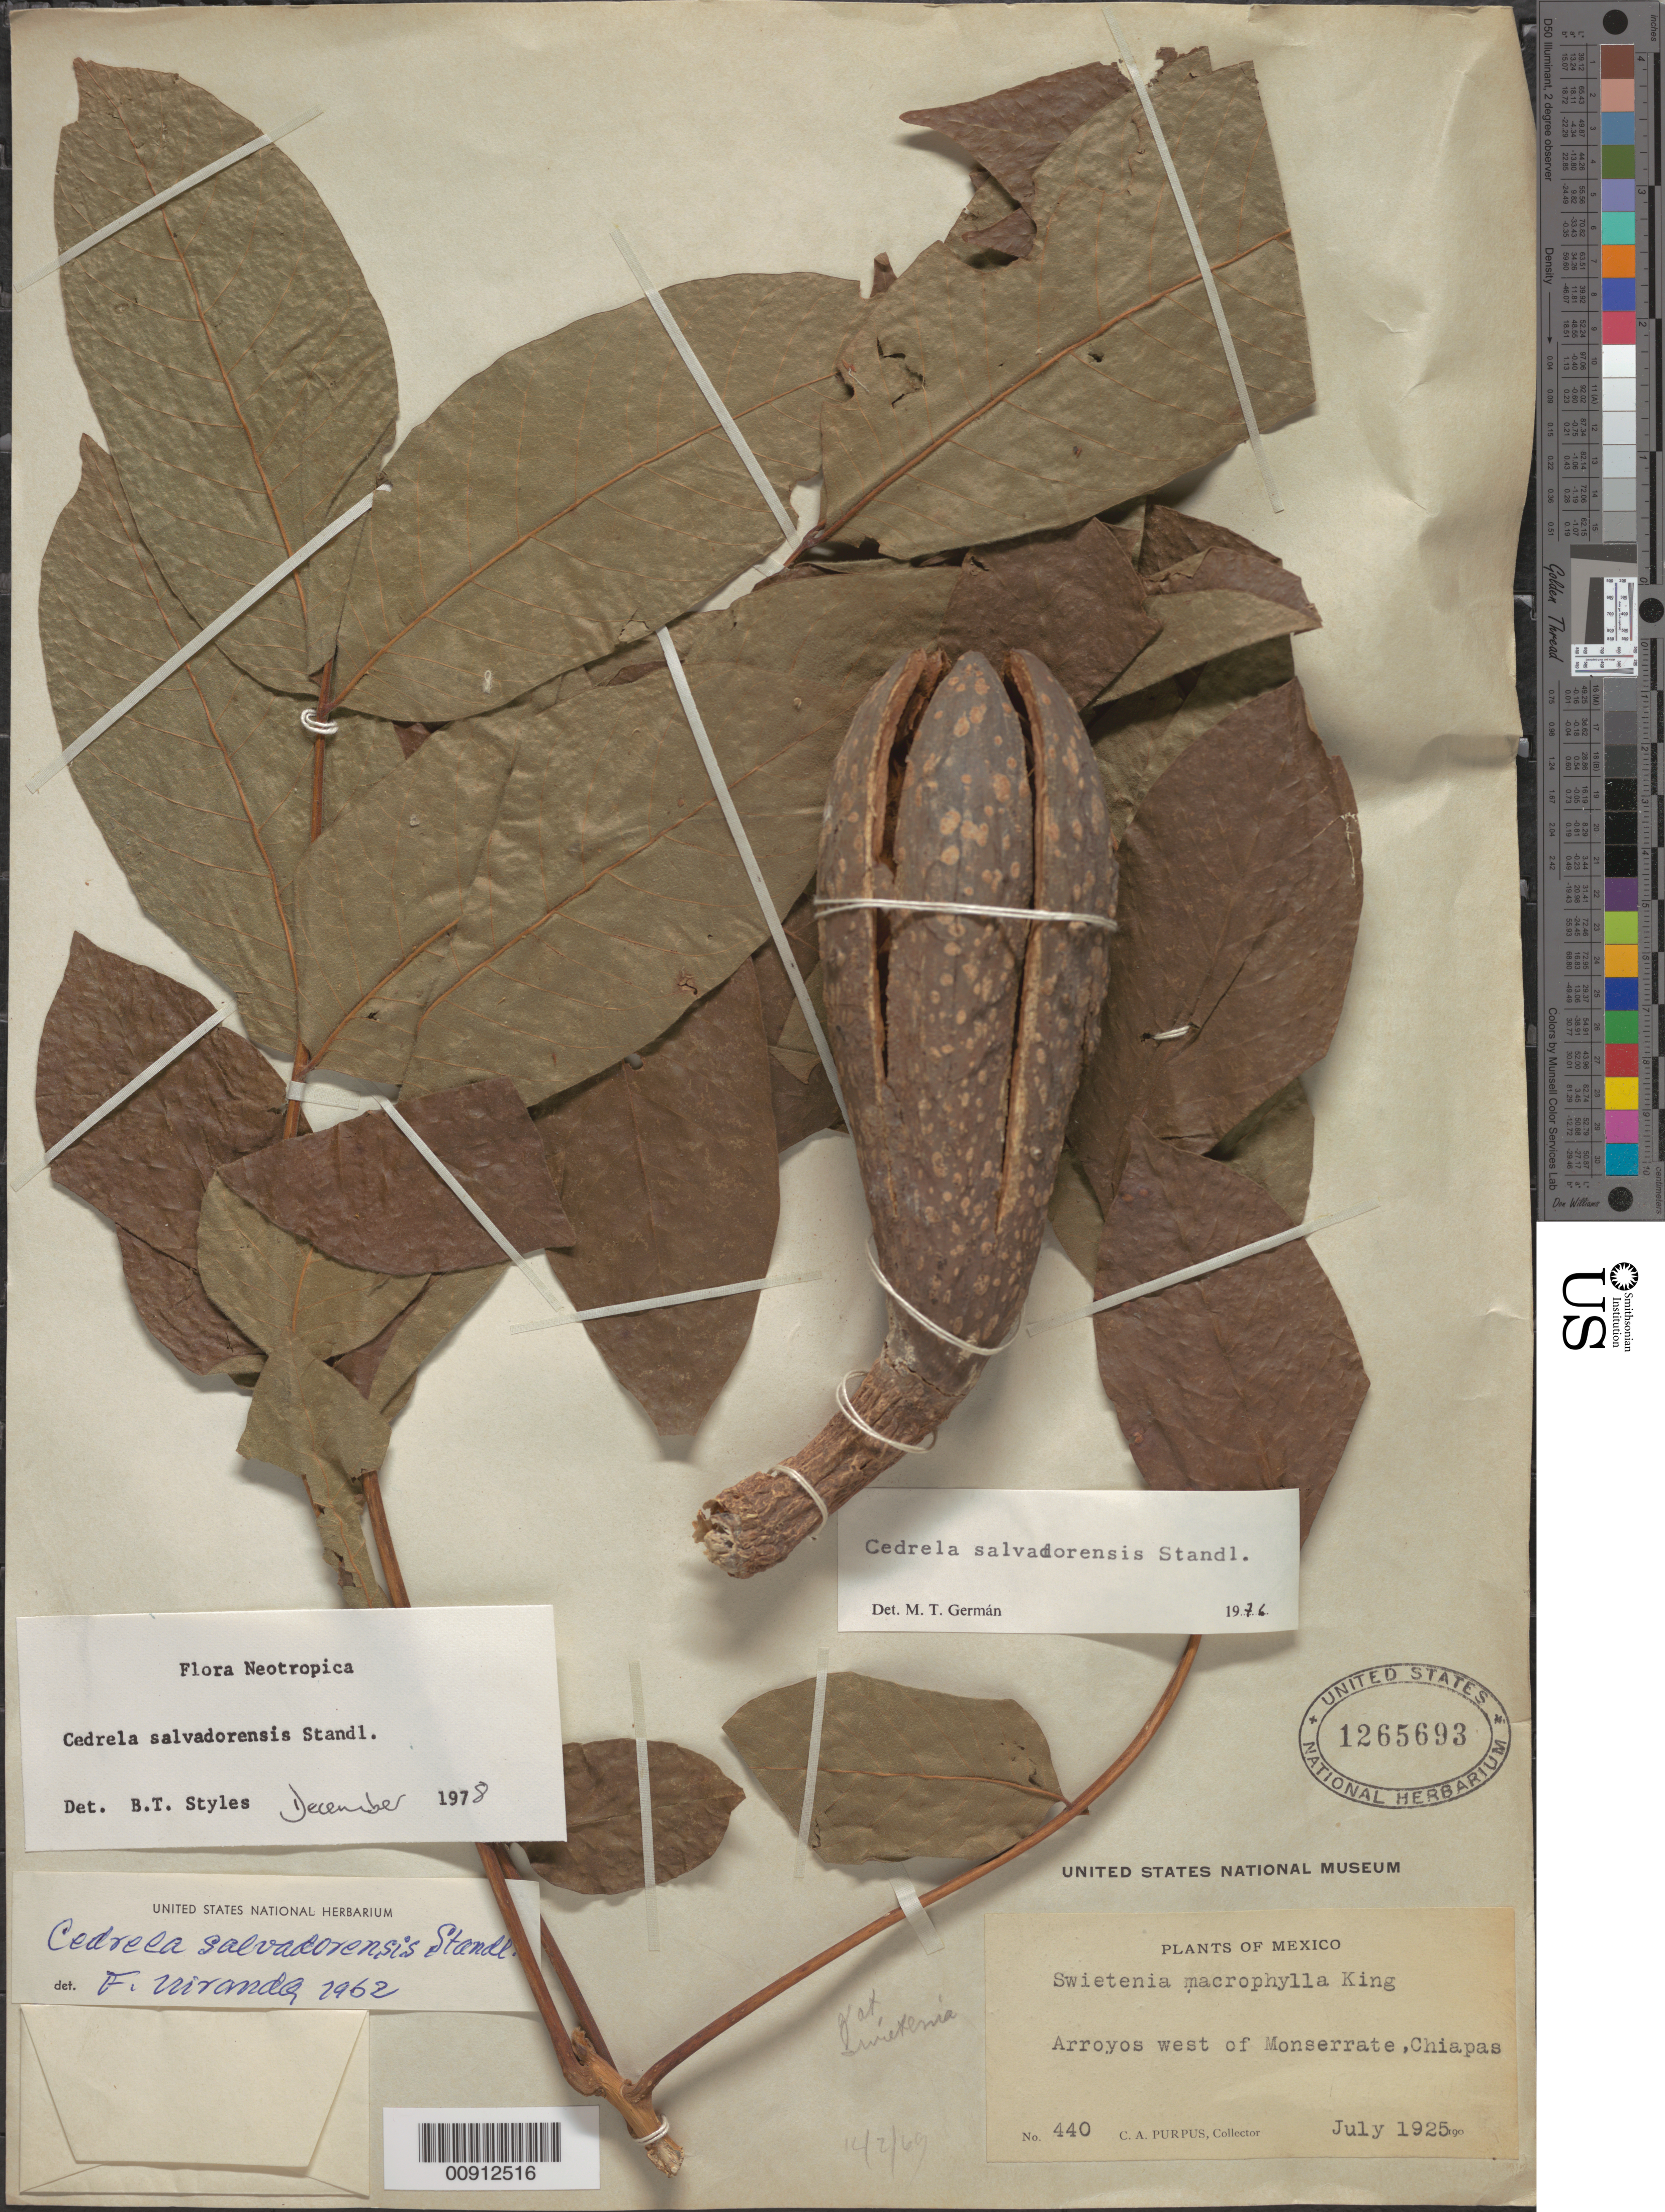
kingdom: Plantae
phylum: Tracheophyta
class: Magnoliopsida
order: Sapindales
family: Meliaceae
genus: Cedrela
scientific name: Cedrela salvadorensis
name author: Standl.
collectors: C. A. Purpus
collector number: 440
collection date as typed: Jul 1925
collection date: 1925-07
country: Mexico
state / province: Chiapas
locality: Arroyos W of Monserrate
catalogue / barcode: US 1265693